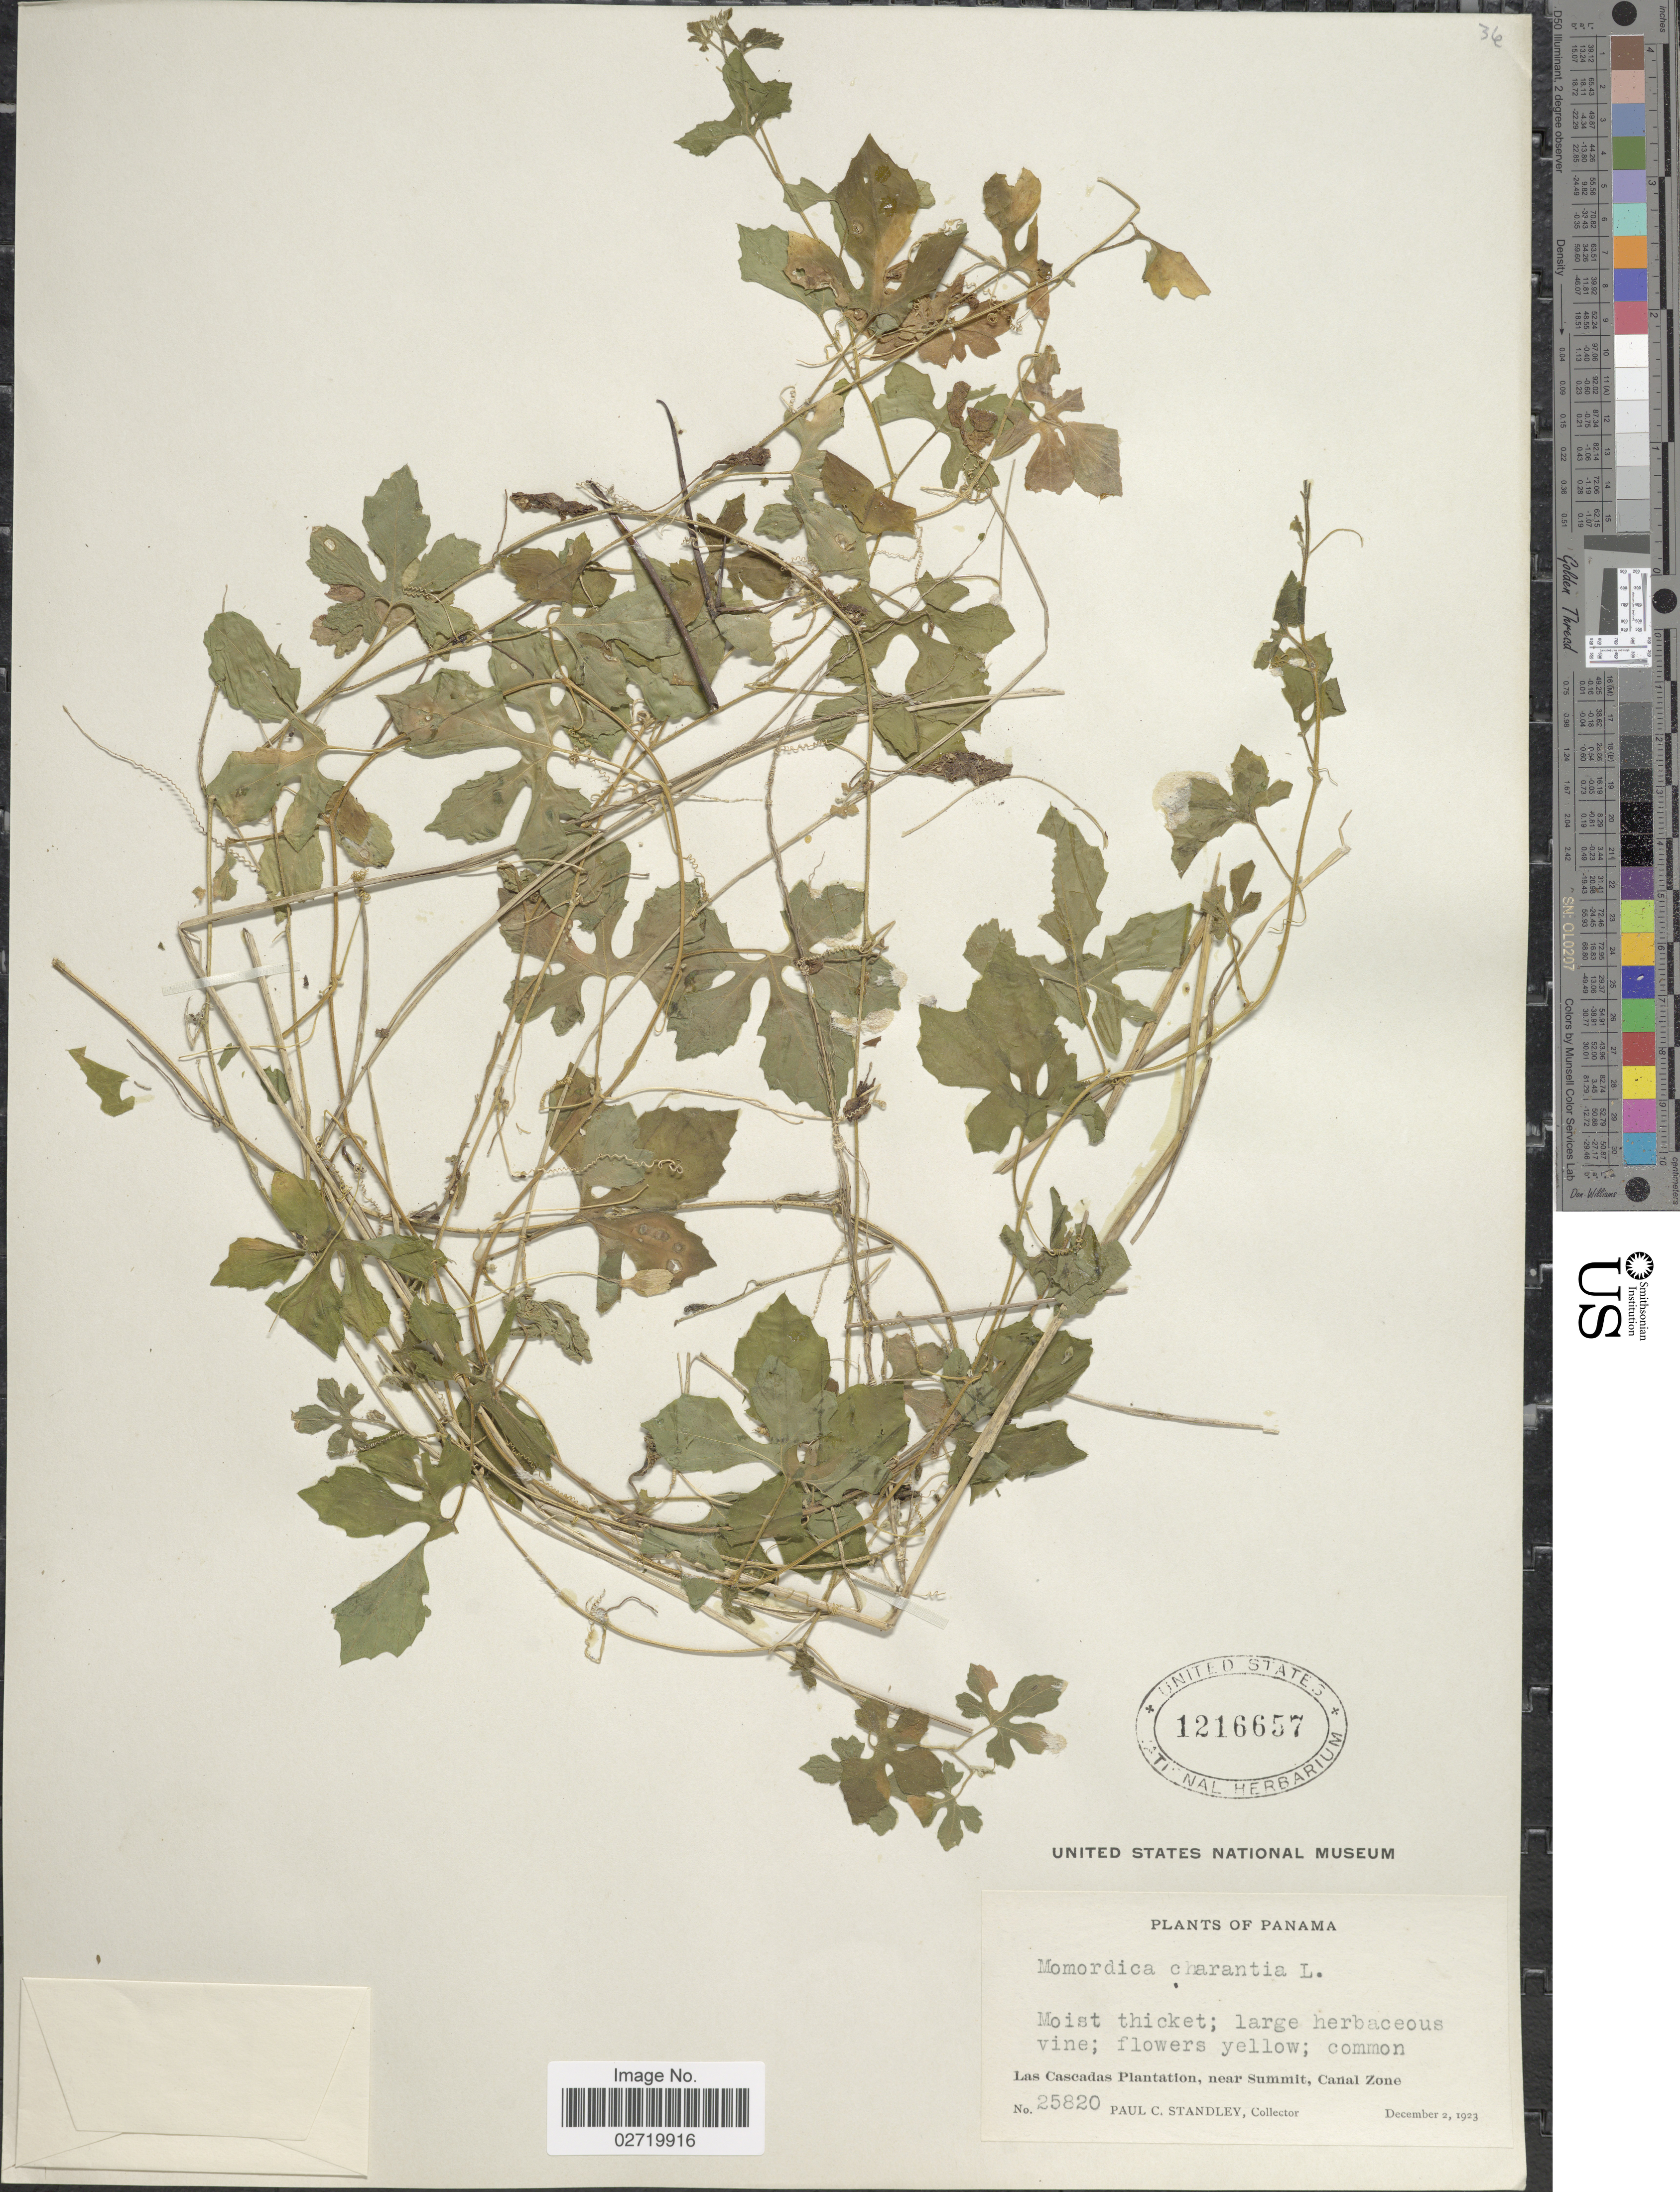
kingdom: Plantae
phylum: Tracheophyta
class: Magnoliopsida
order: Cucurbitales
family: Cucurbitaceae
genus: Momordica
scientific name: Momordica charantia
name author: L.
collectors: P. C. Standley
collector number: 25820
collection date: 1923-12-02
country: Panama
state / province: Colón / Panamá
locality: Las Cascades Plantation, near Summit, Canal Zone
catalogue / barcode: US 1216657